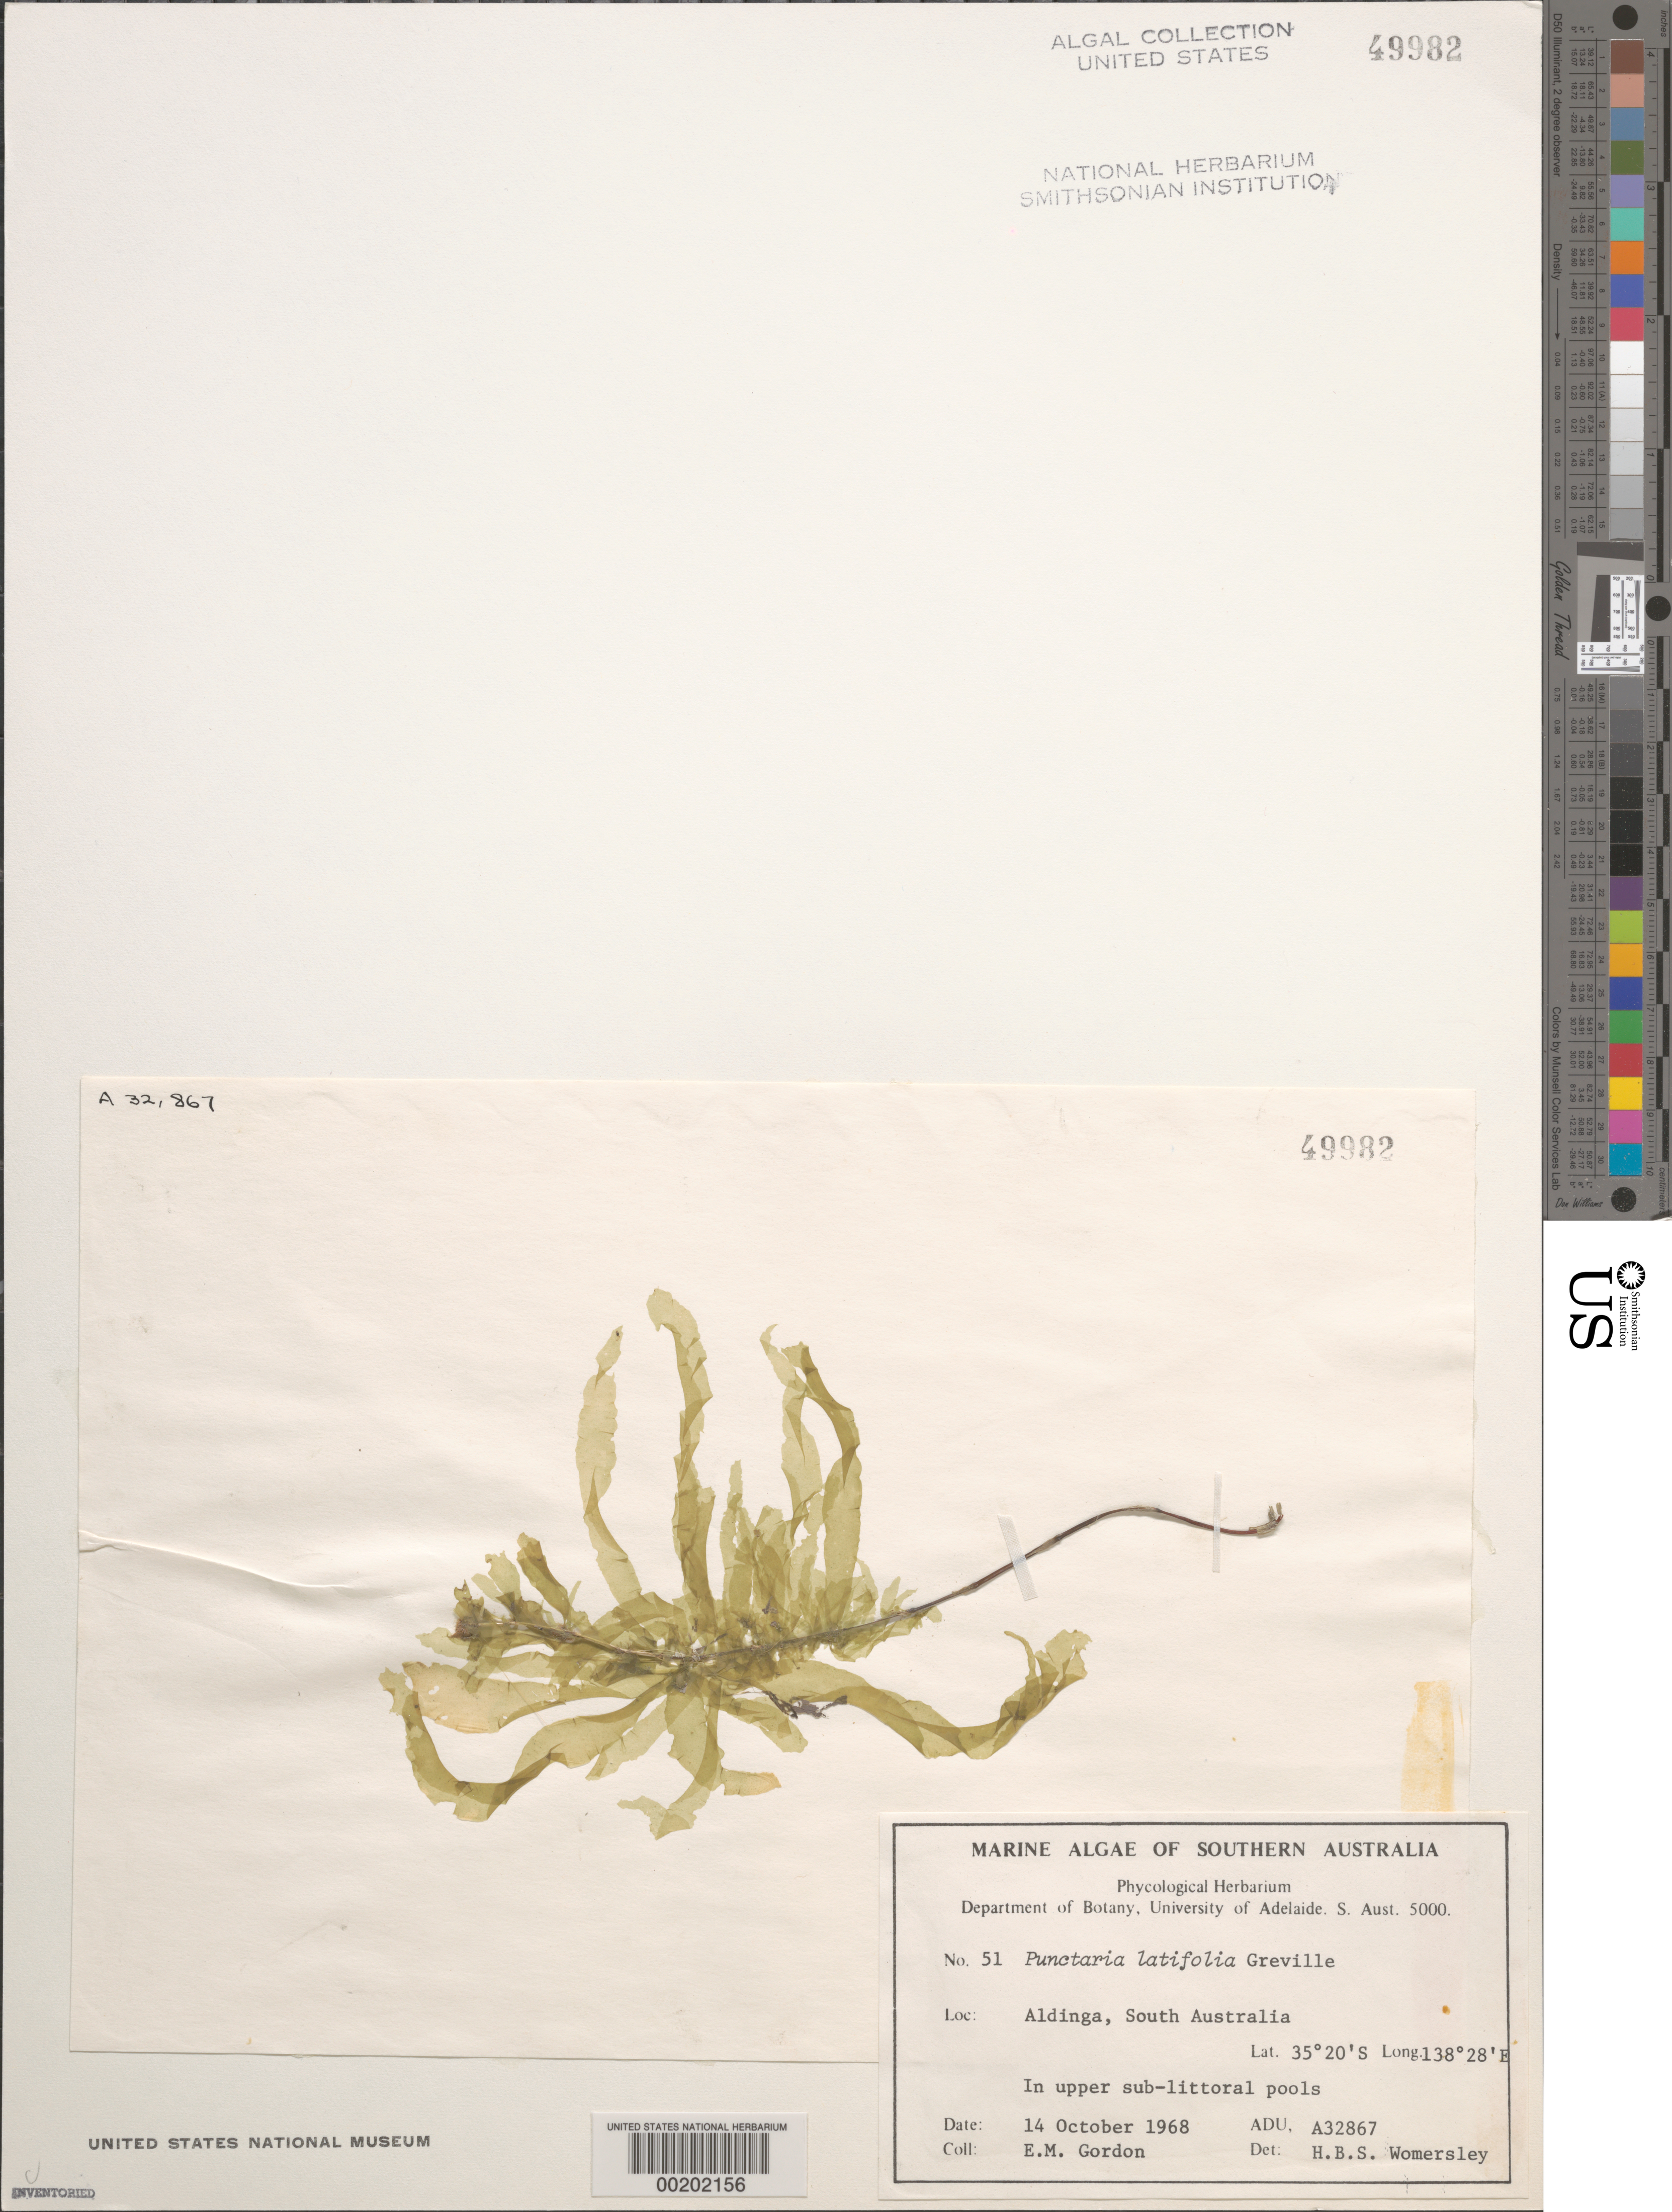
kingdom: Chromista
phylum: Ochrophyta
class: Phaeophyceae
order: Dictyosiphonales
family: Punctariaceae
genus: Punctaria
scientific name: Punctaria latifolia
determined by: Womersley, H. B. S.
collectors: E. M. Gordon-Mills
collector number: ADU A32867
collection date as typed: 14 Oct 1968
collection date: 1968-10-14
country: Australia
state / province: South Australia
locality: Aldinga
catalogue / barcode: US 49982